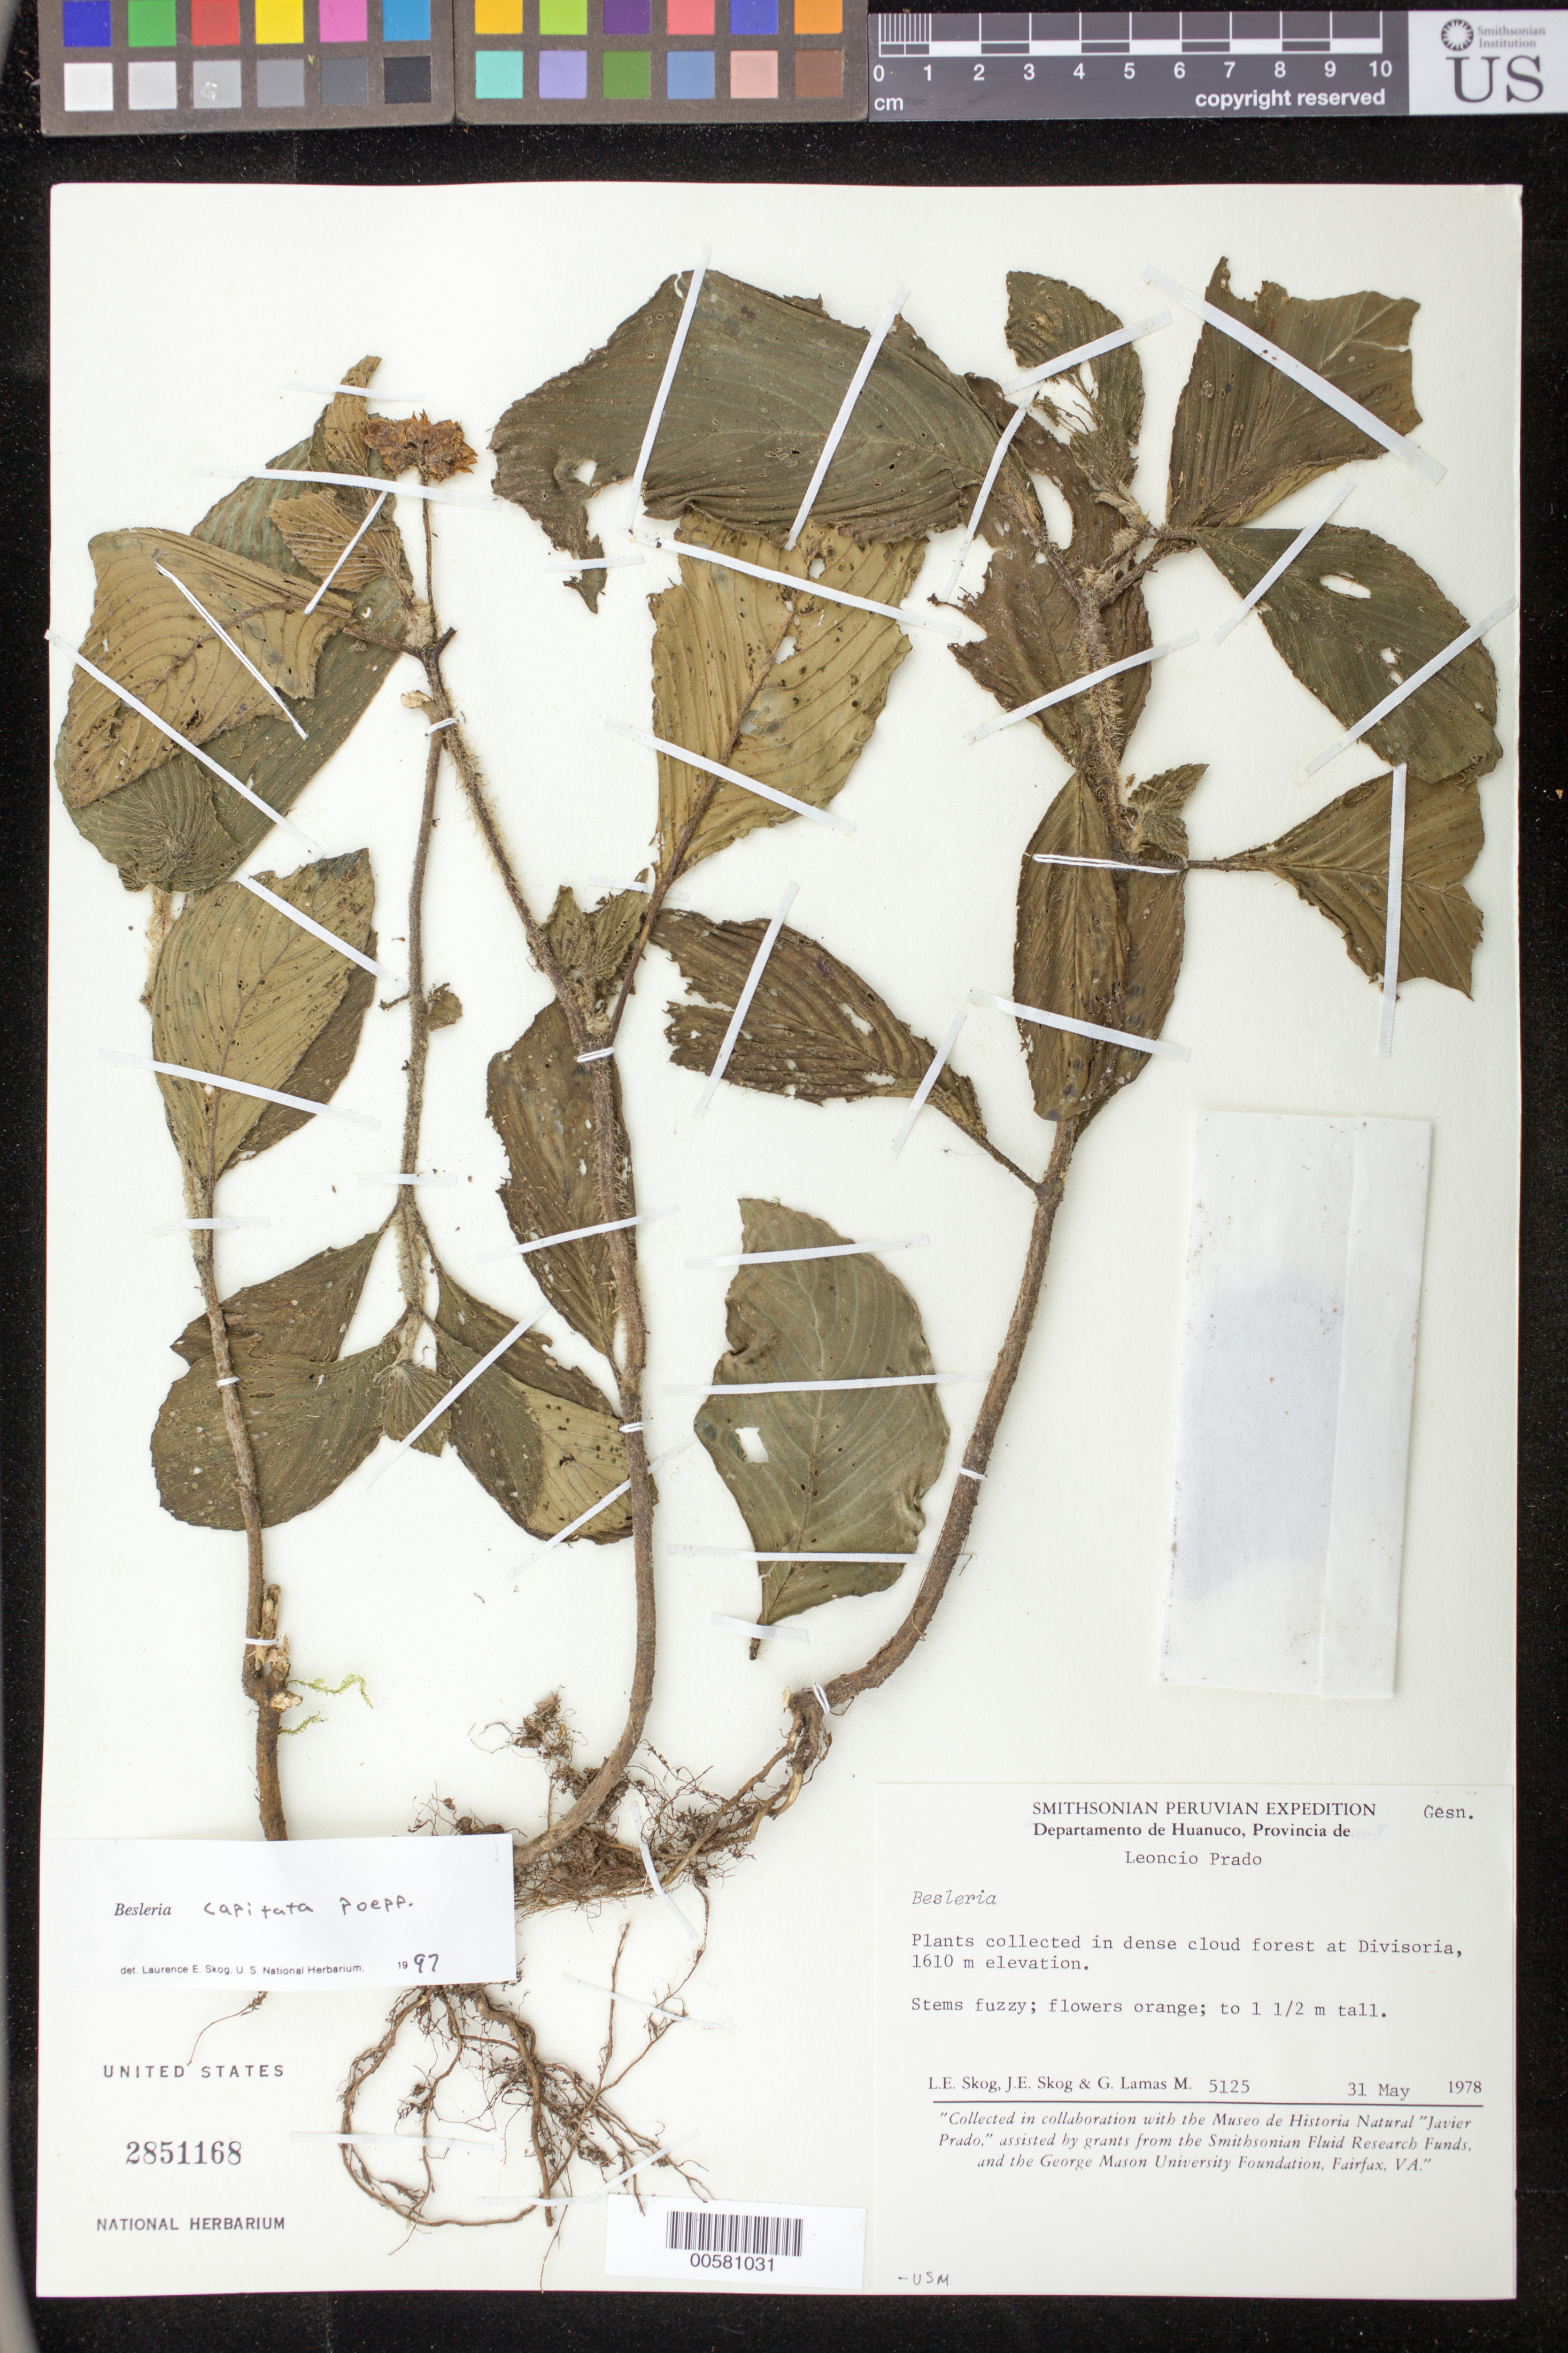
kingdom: Plantae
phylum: Tracheophyta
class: Magnoliopsida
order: Lamiales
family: Gesneriaceae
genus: Besleria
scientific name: Besleria capitata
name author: Poepp.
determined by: Skog, Laurence E.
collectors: L. E. Skog, J. E. Skog & G. Lamas M.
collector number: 5125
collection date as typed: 31 May 1978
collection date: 1978-05-31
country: Peru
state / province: Huánuco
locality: Prov. Leoncio Prado; at Divisoria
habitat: Dense cloud forest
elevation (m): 1610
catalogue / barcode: US 2851168